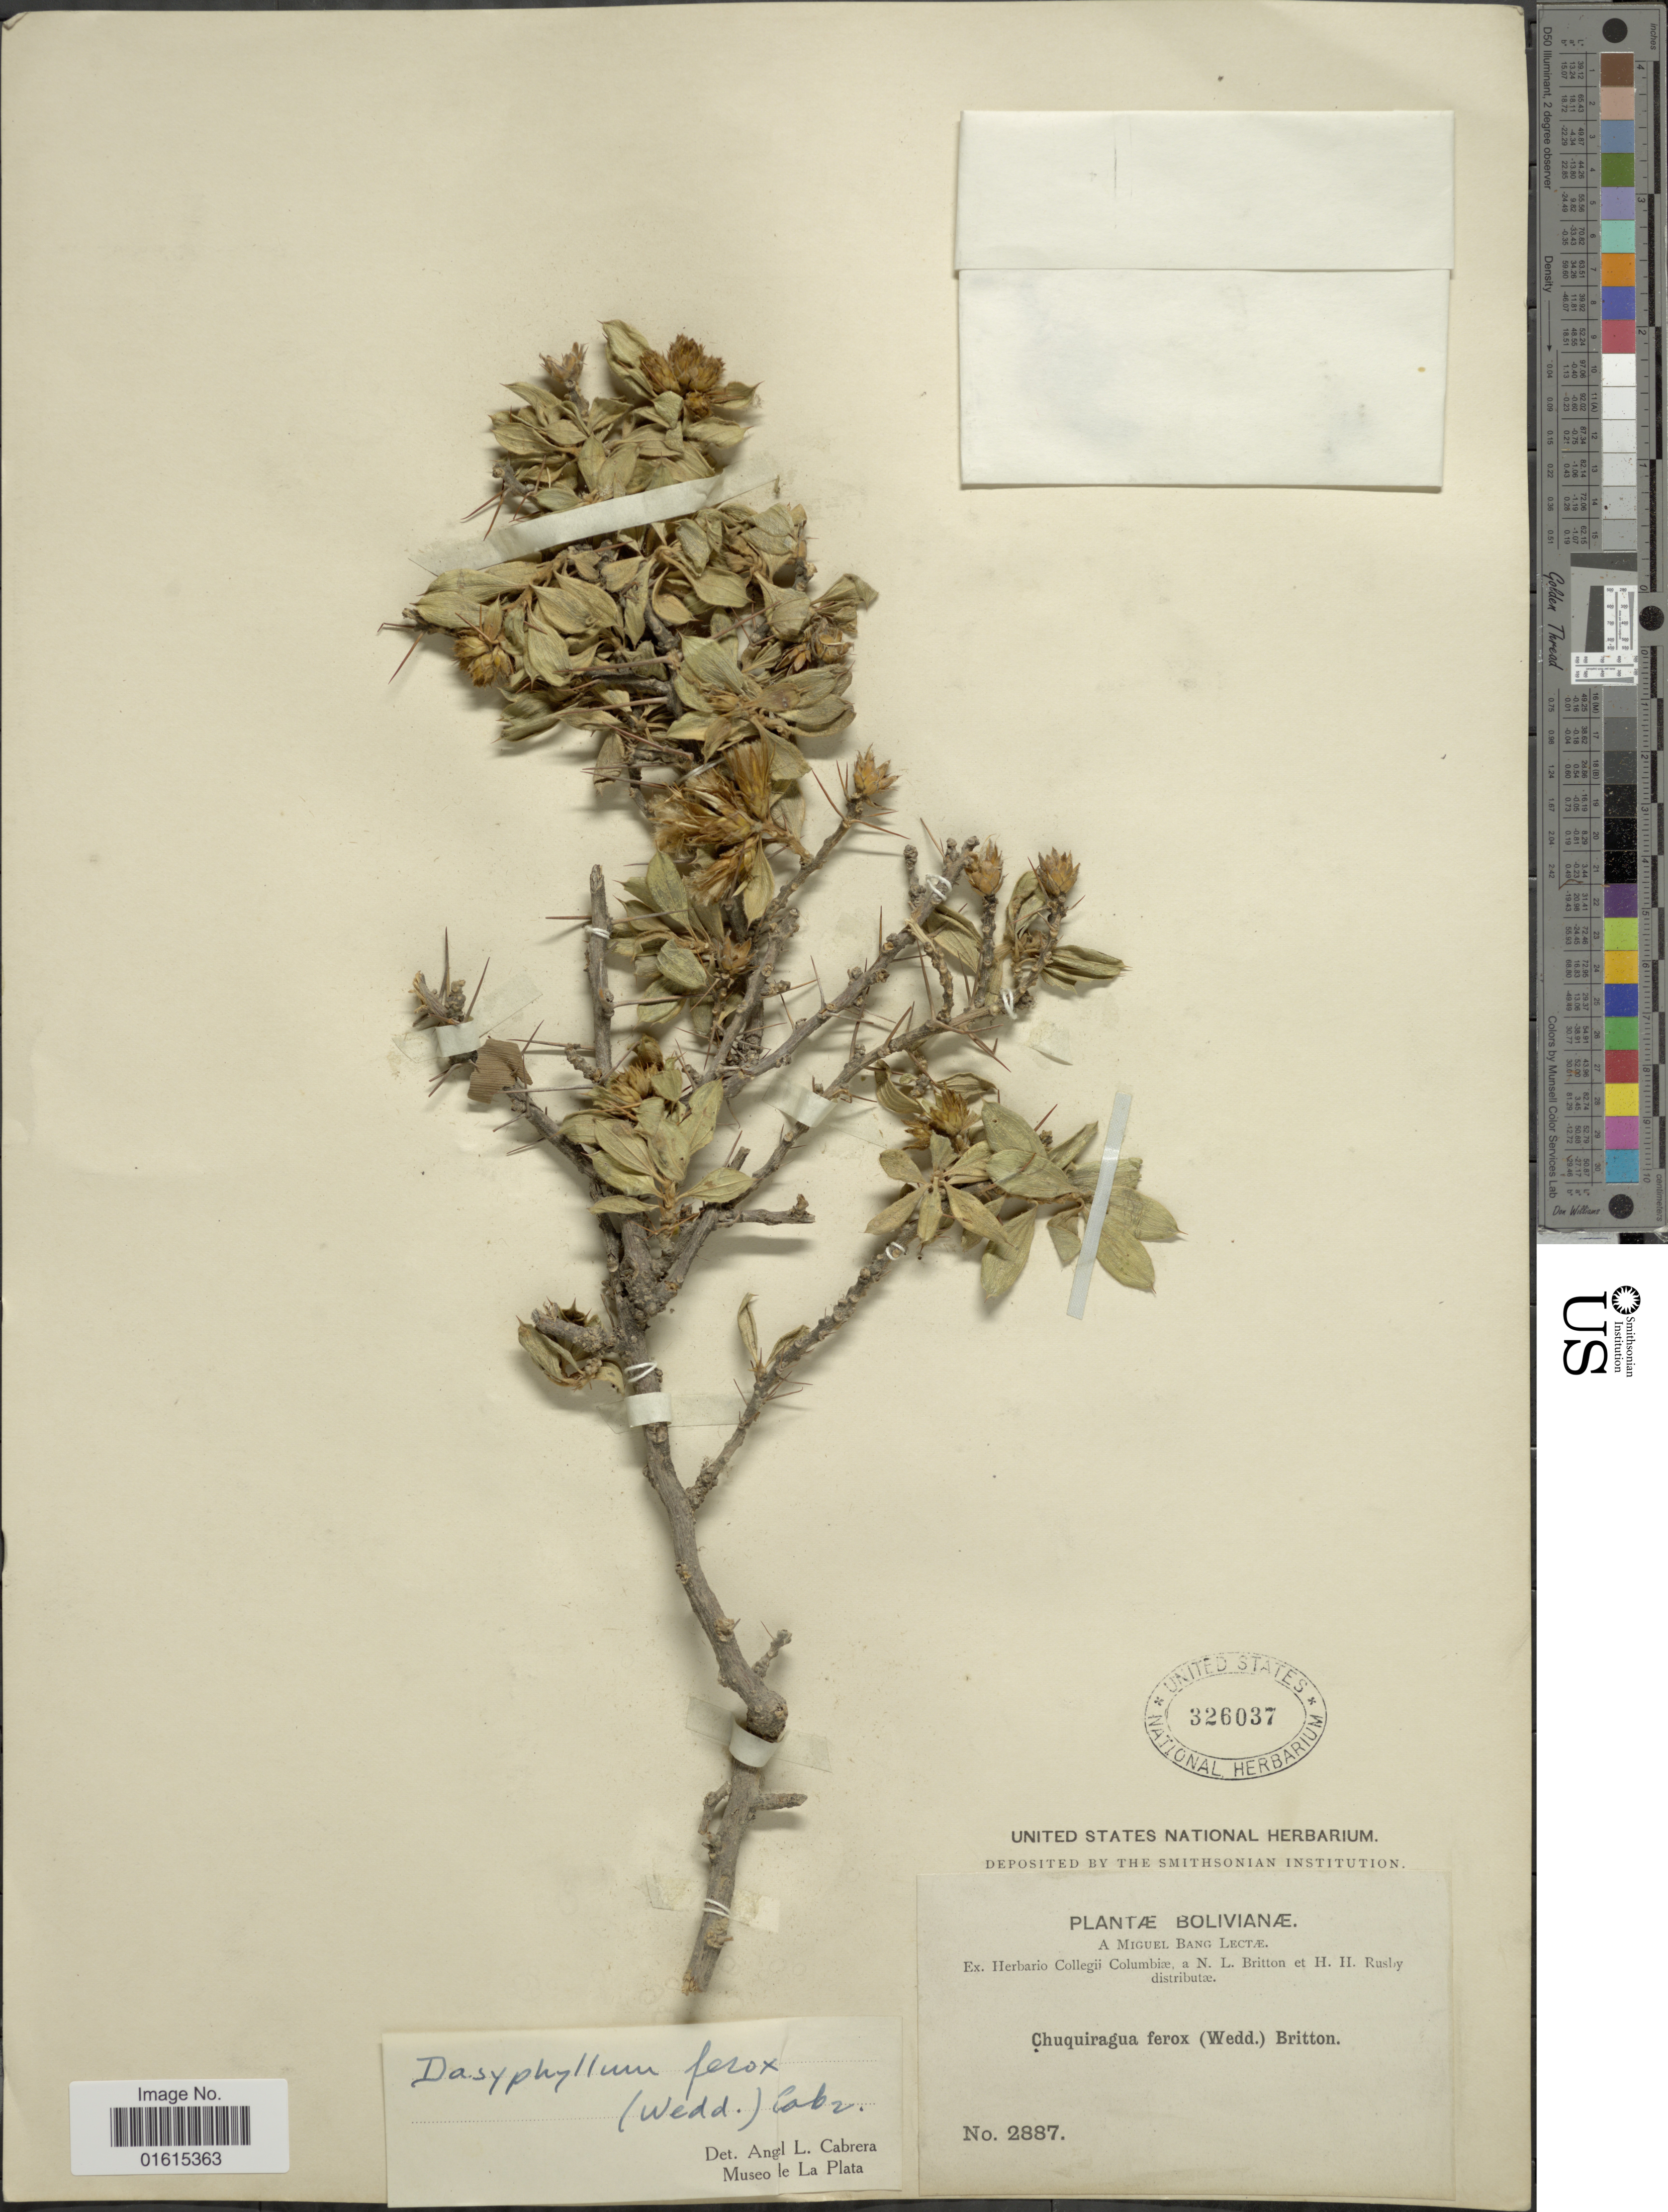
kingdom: Plantae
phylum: Tracheophyta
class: Magnoliopsida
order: Asterales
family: Asteraceae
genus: Dasyphyllum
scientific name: Dasyphyllum ferox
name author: (Wedd.) Cabrera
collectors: M. Bang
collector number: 2887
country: Bolivia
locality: Bolivianae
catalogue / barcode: US 326037